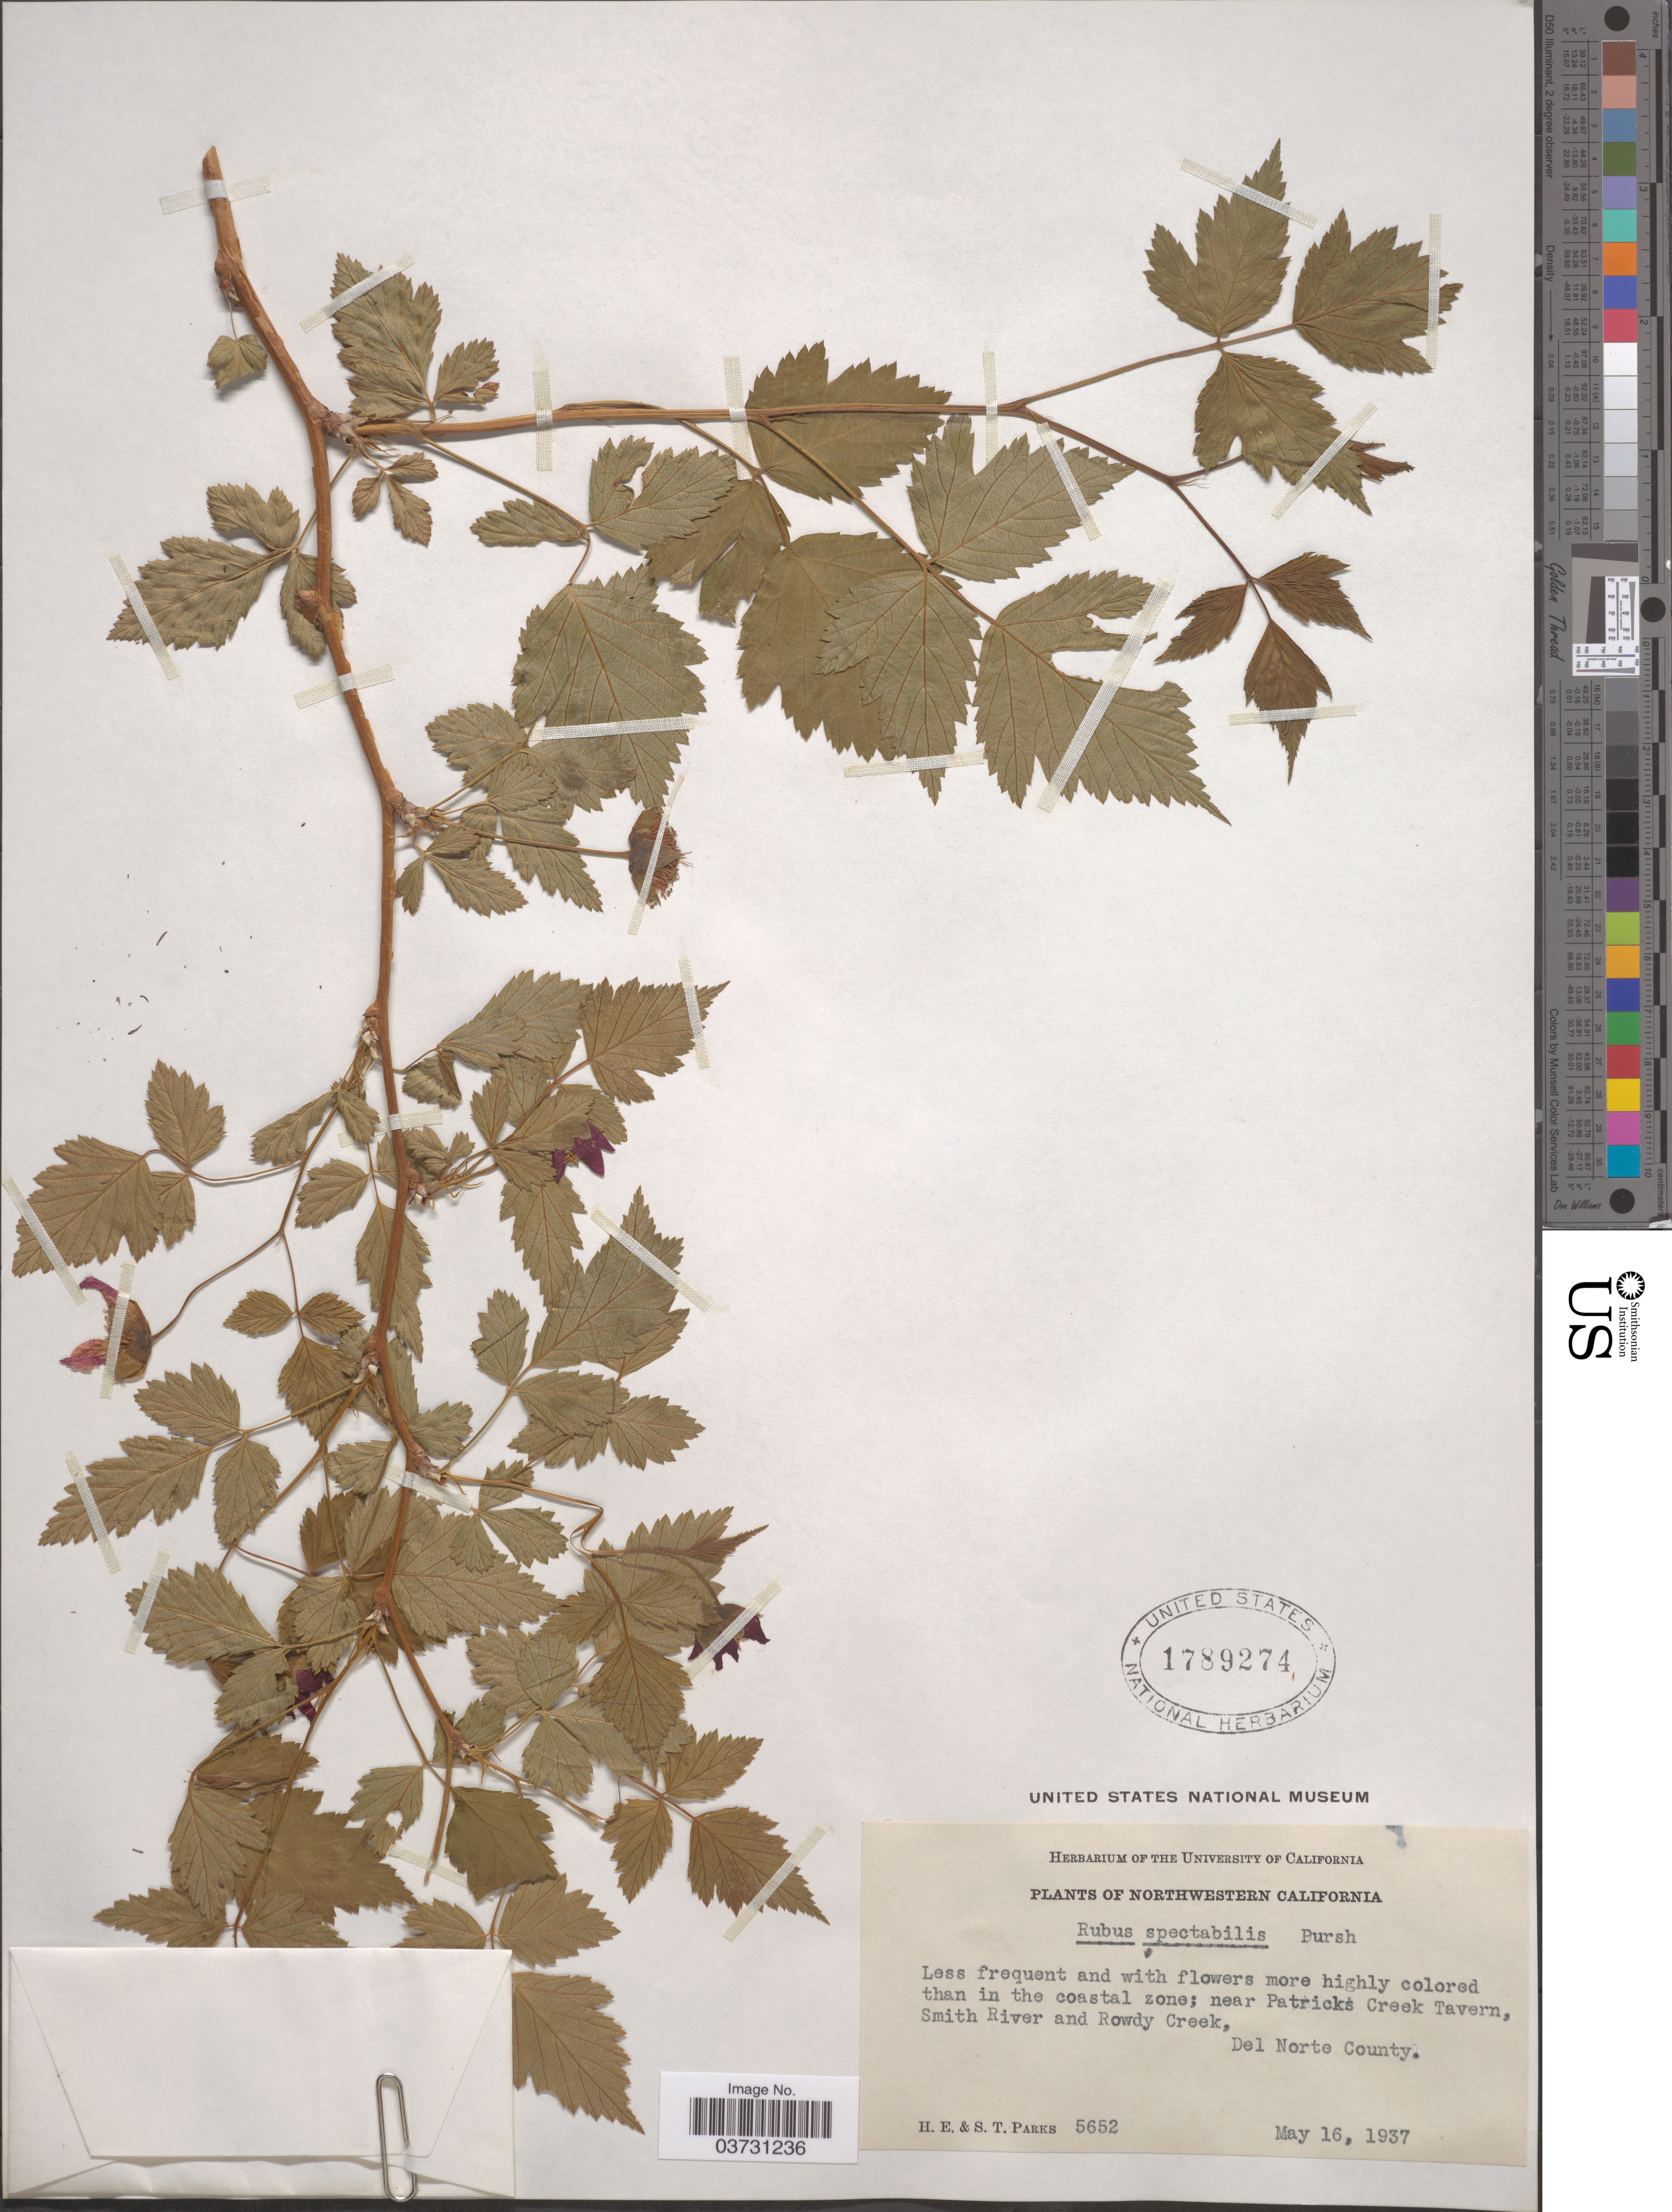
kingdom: Plantae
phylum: Tracheophyta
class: Magnoliopsida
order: Rosales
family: Rosaceae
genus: Rubus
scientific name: Rubus spectabilis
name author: Pursh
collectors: H. E. Parks & S. Parks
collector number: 5652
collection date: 1937-05-16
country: United States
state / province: California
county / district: Del Norte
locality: Northwestern California. Near Patrick's Creek Tavern, Smith River and Rowdy Creek, Del Norte County.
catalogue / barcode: US 1789274